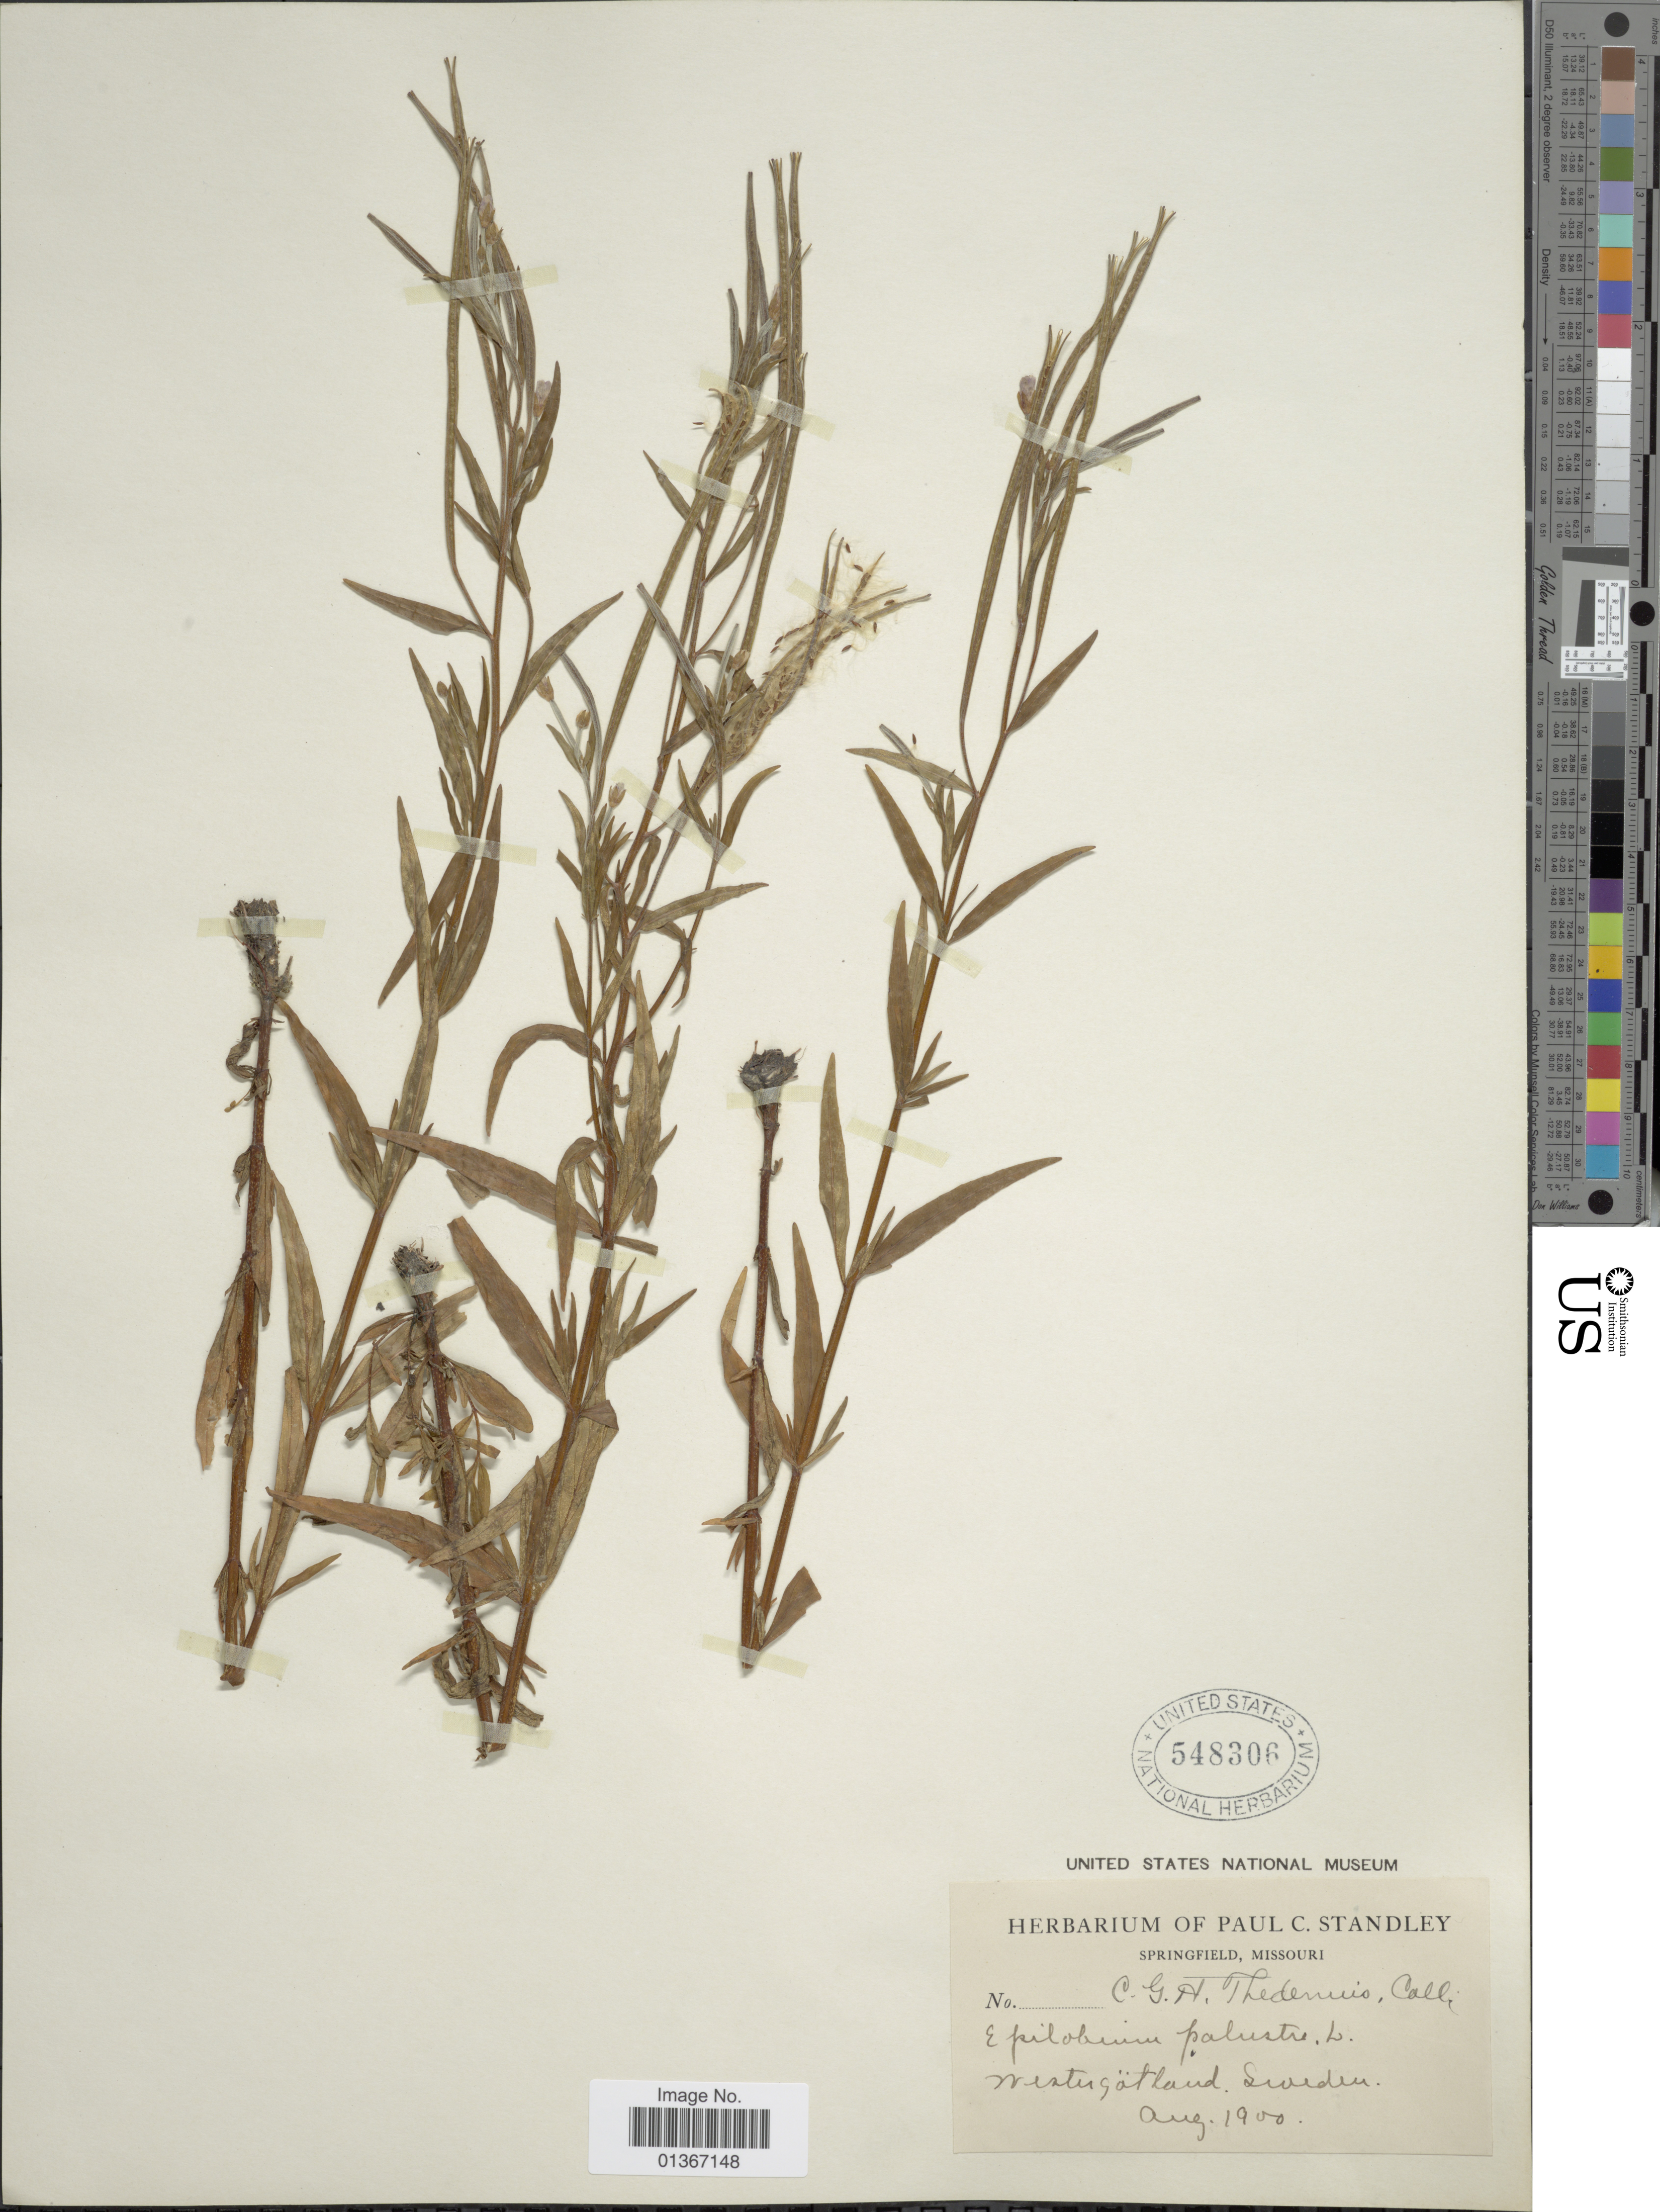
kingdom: Plantae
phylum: Tracheophyta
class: Magnoliopsida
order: Myrtales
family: Onagraceae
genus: Epilobium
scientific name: Epilobium palustre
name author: L.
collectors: C. Thedenius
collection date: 1900-08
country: Sweden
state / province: Västra Götaland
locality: Westergötland.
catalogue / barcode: US 548306